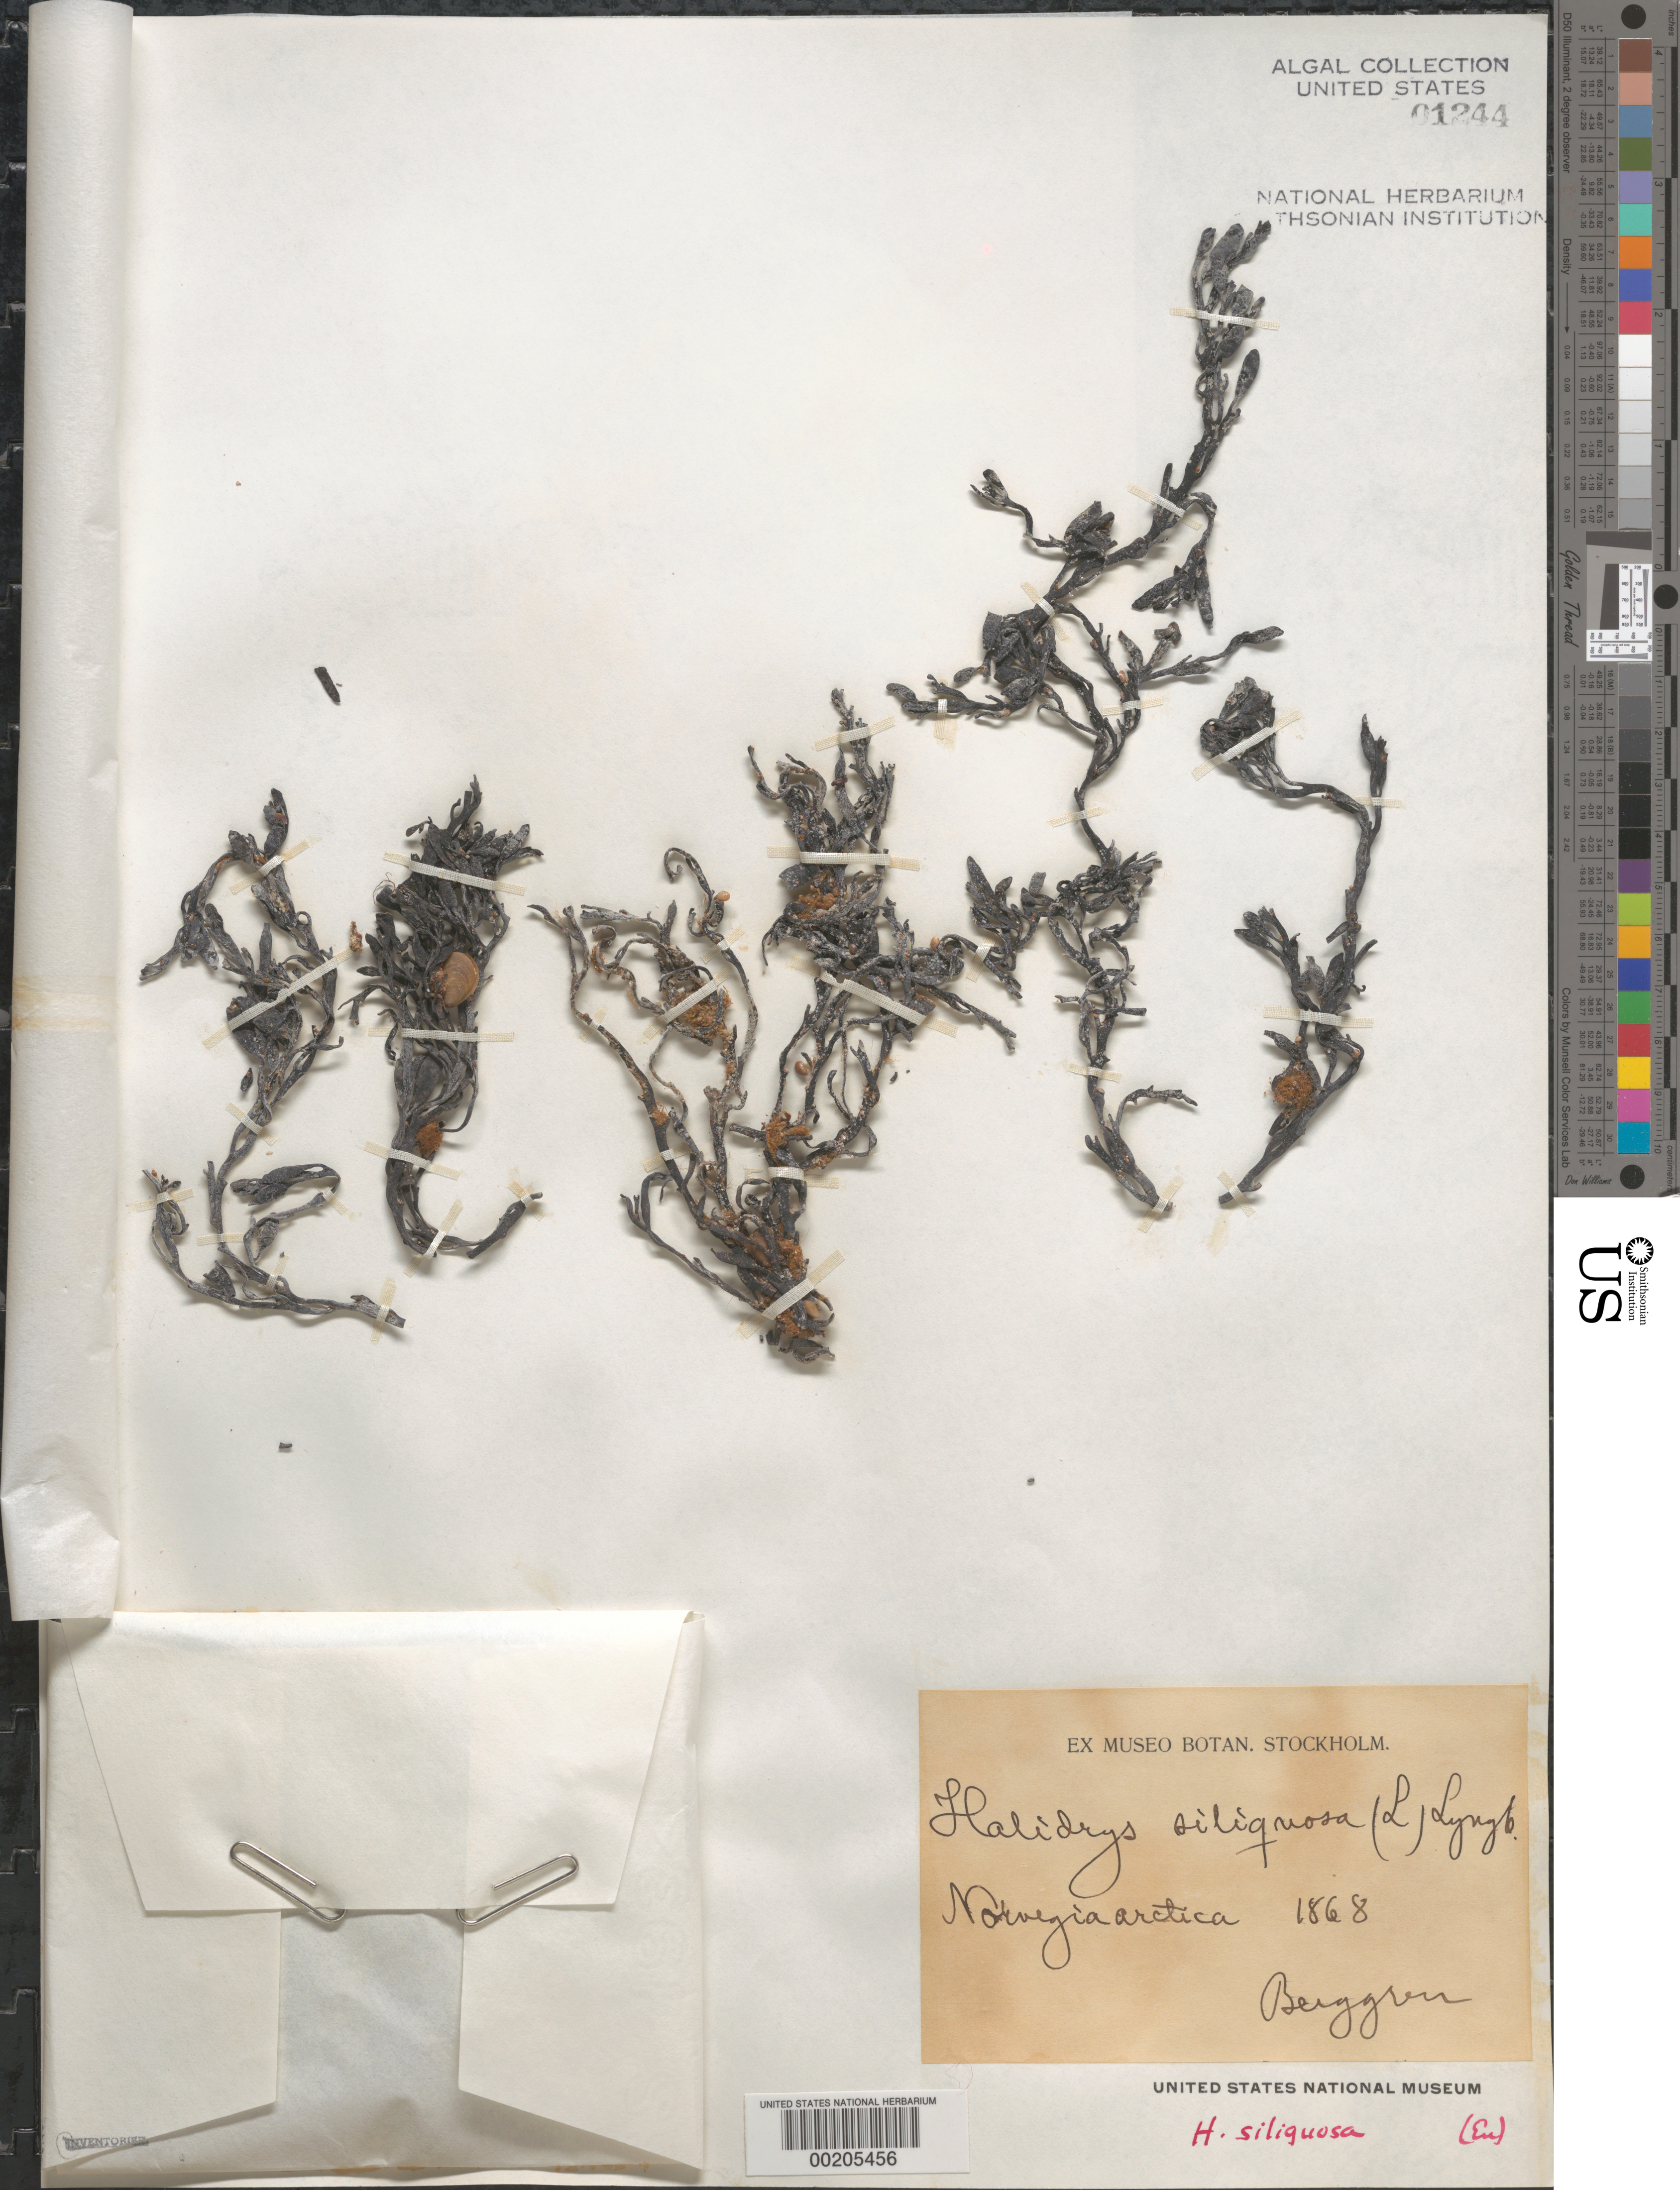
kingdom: Chromista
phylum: Ochrophyta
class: Phaeophyceae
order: Fucales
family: Sargassaceae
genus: Halidrys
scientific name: Halidrys siliquosa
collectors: S. Berggren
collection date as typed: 1868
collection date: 1868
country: Norway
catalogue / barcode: US 1244